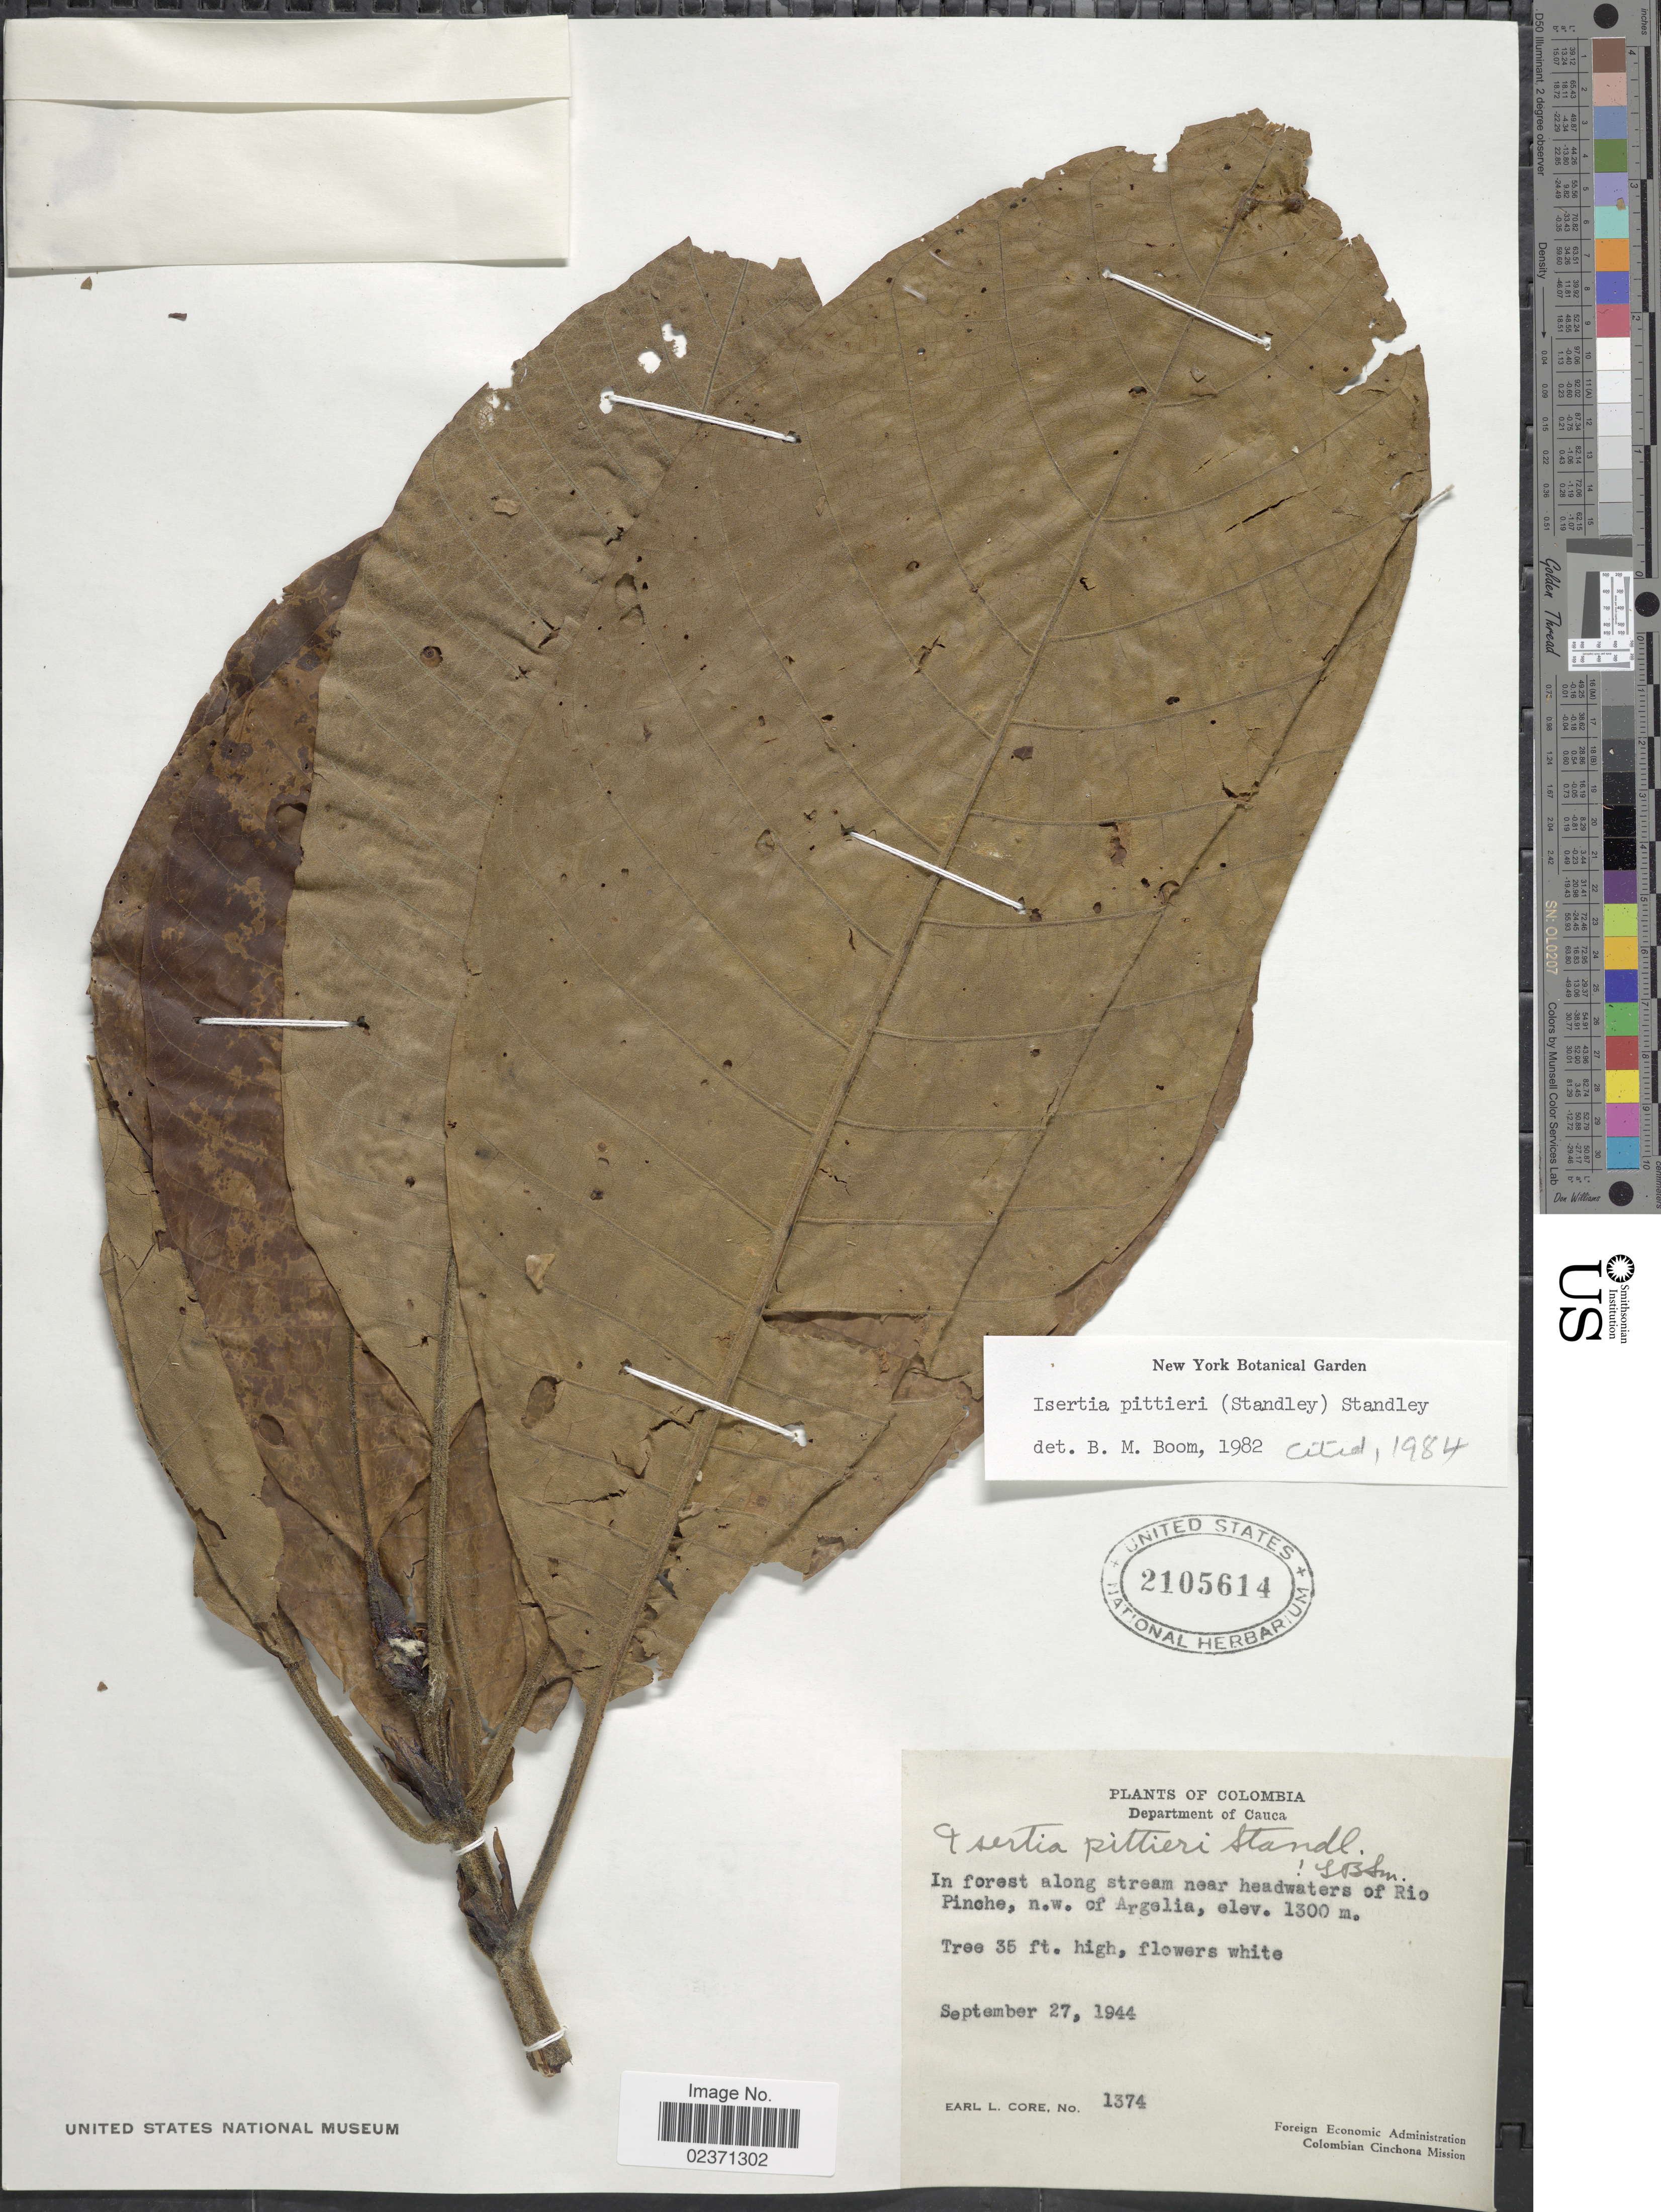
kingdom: Plantae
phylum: Tracheophyta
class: Magnoliopsida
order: Gentianales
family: Rubiaceae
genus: Isertia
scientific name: Isertia pittieri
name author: (Standl.) Standl.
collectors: E. L. Core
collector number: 1374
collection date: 1944-09-27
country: Colombia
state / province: Cauca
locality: Department of Cauca. In forest along stream near headwaters of Rio Pinche, n.w. of Argelia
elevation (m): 1300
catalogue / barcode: US 2105614